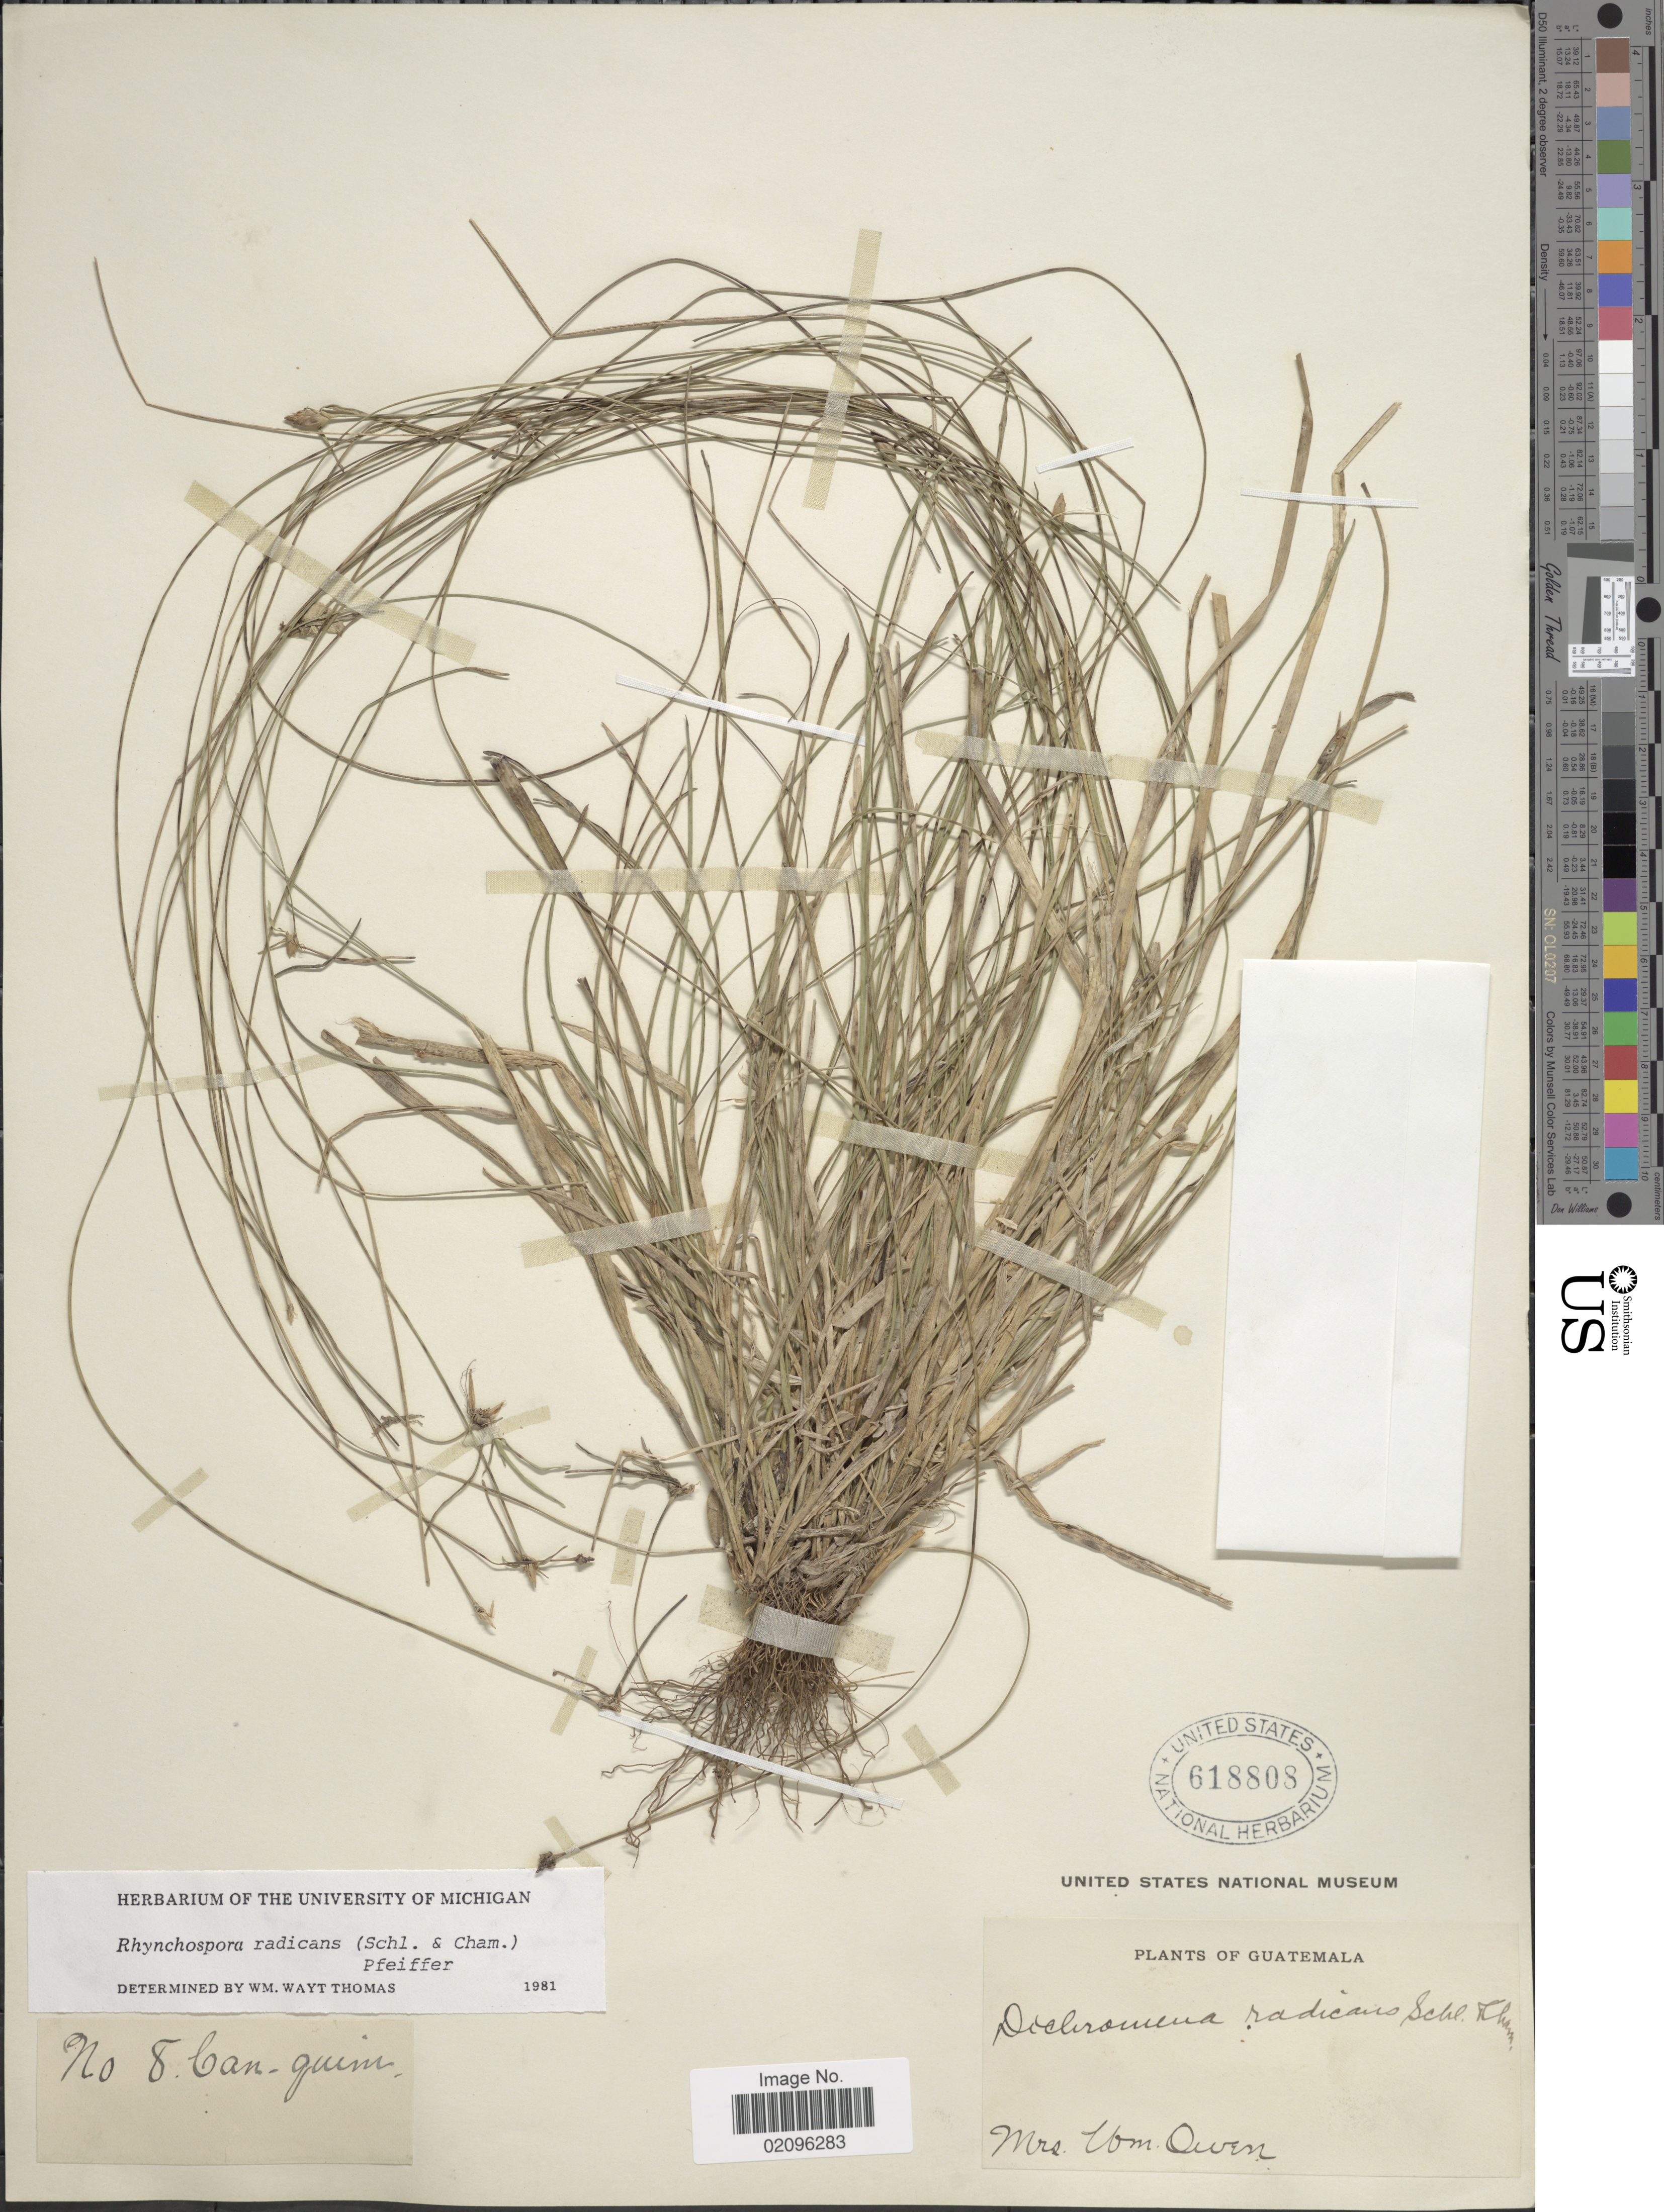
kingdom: Plantae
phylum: Tracheophyta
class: Liliopsida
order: Poales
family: Cyperaceae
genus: Rhynchospora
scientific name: Rhynchospora radicans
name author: (Schltdl. & Cham.) H. Pfeiff.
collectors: W. Owen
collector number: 8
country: Guatemala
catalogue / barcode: US 618808